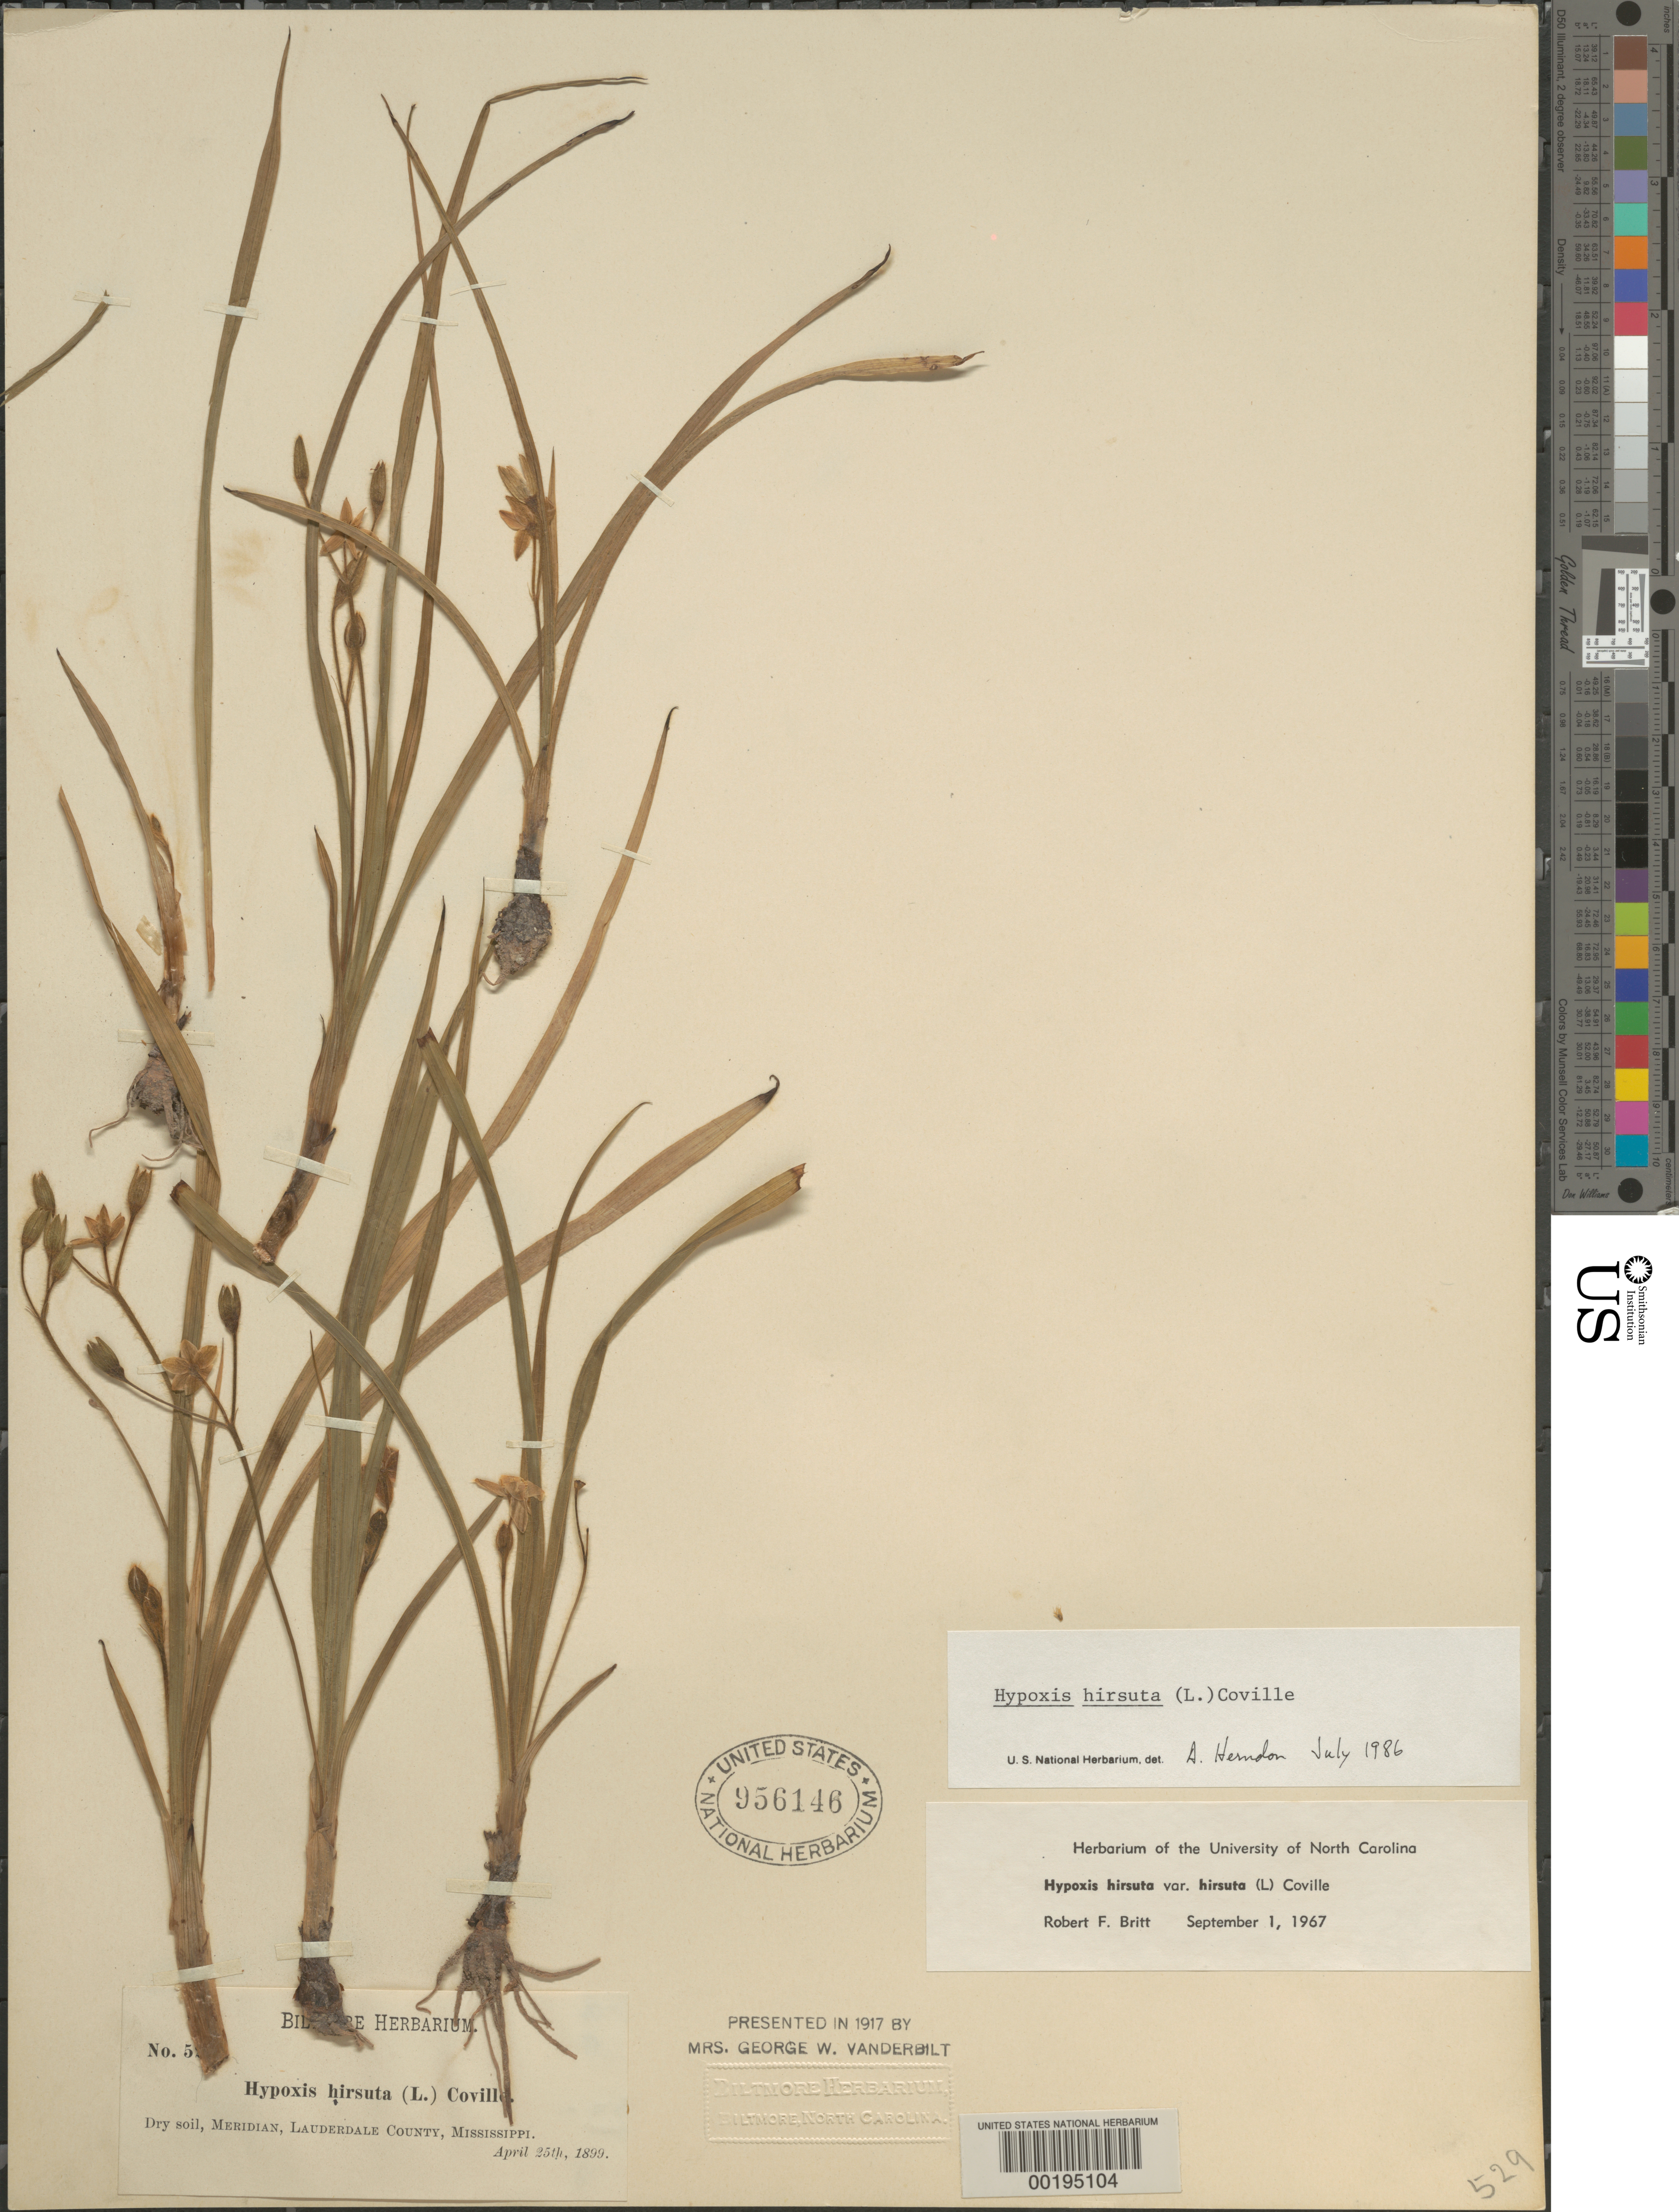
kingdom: Plantae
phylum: Tracheophyta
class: Liliopsida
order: Asparagales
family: Hypoxidaceae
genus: Hypoxis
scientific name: Hypoxis hirsuta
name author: (L.) Coville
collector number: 529c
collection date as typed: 25 Apr 1899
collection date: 1899-04-25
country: United States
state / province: Mississippi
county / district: Lauderdale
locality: Meridan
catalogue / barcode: US 956146